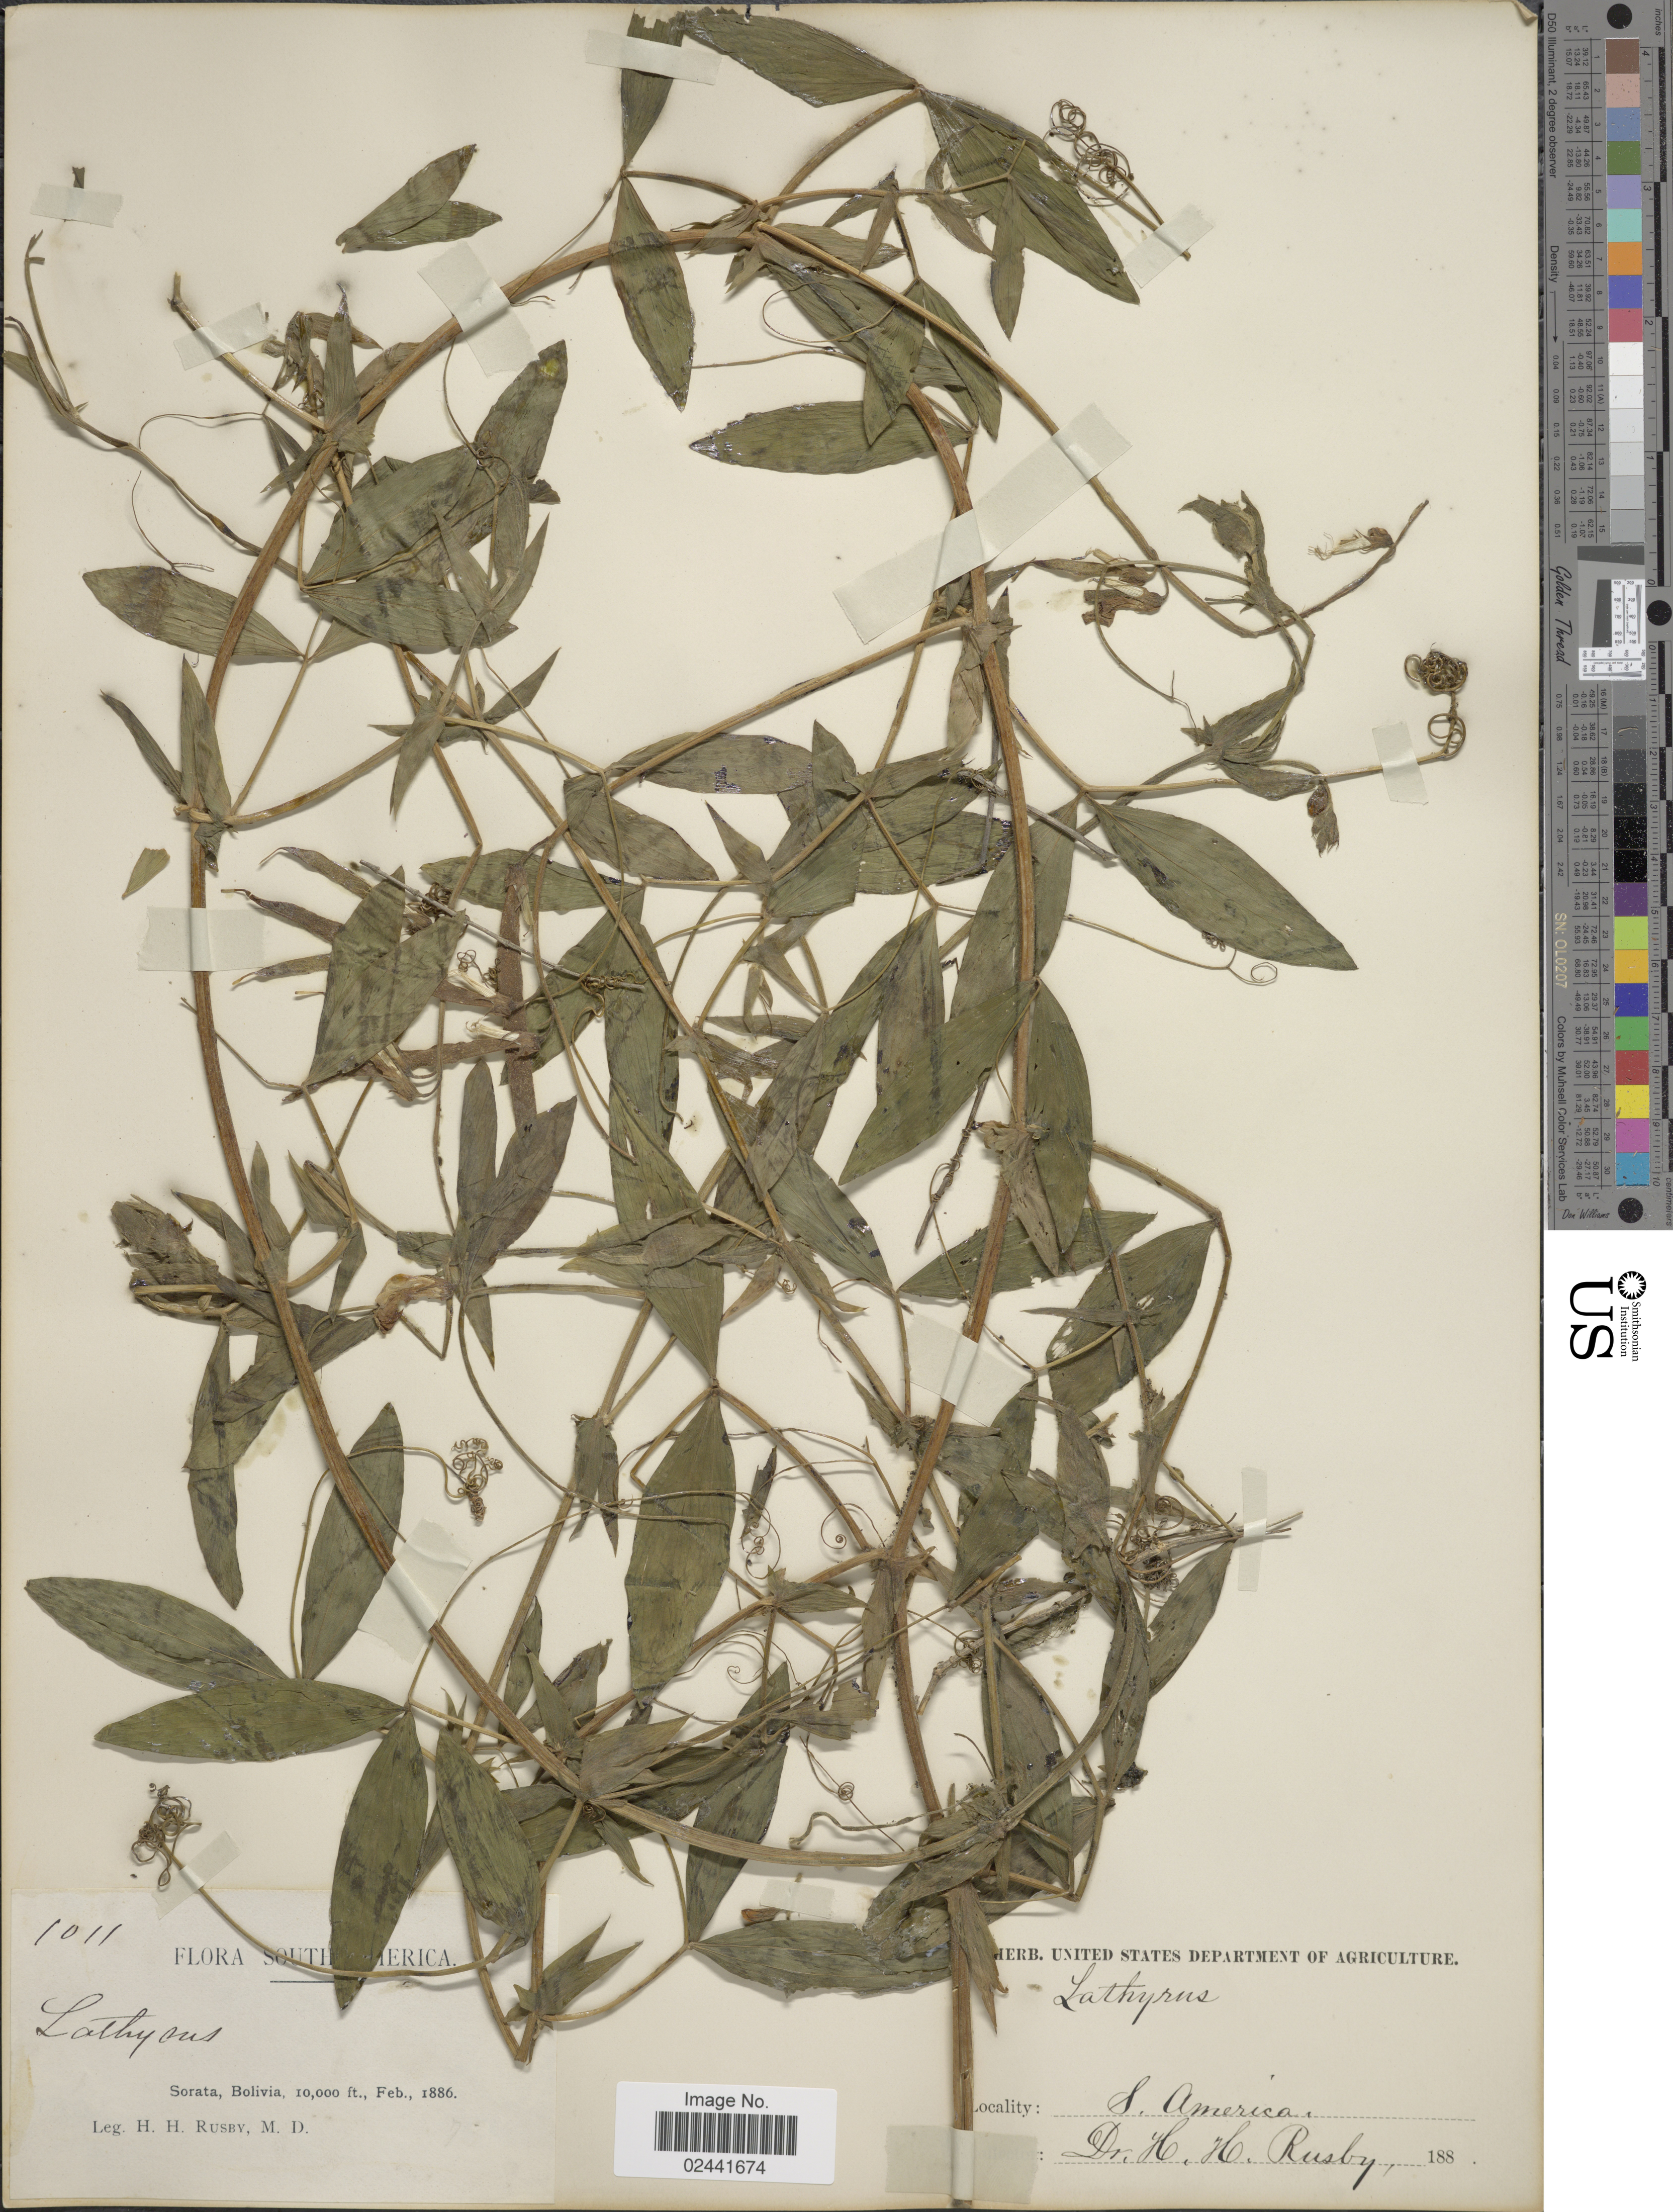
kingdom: Plantae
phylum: Tracheophyta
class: Magnoliopsida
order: Fabales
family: Fabaceae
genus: Lathyrus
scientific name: Lathyrus pubescens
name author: Hook. & Arn.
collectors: H. H. Rusby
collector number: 1011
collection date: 1886-02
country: Bolivia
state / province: La Páz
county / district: Larecaja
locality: Sorata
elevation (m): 3048